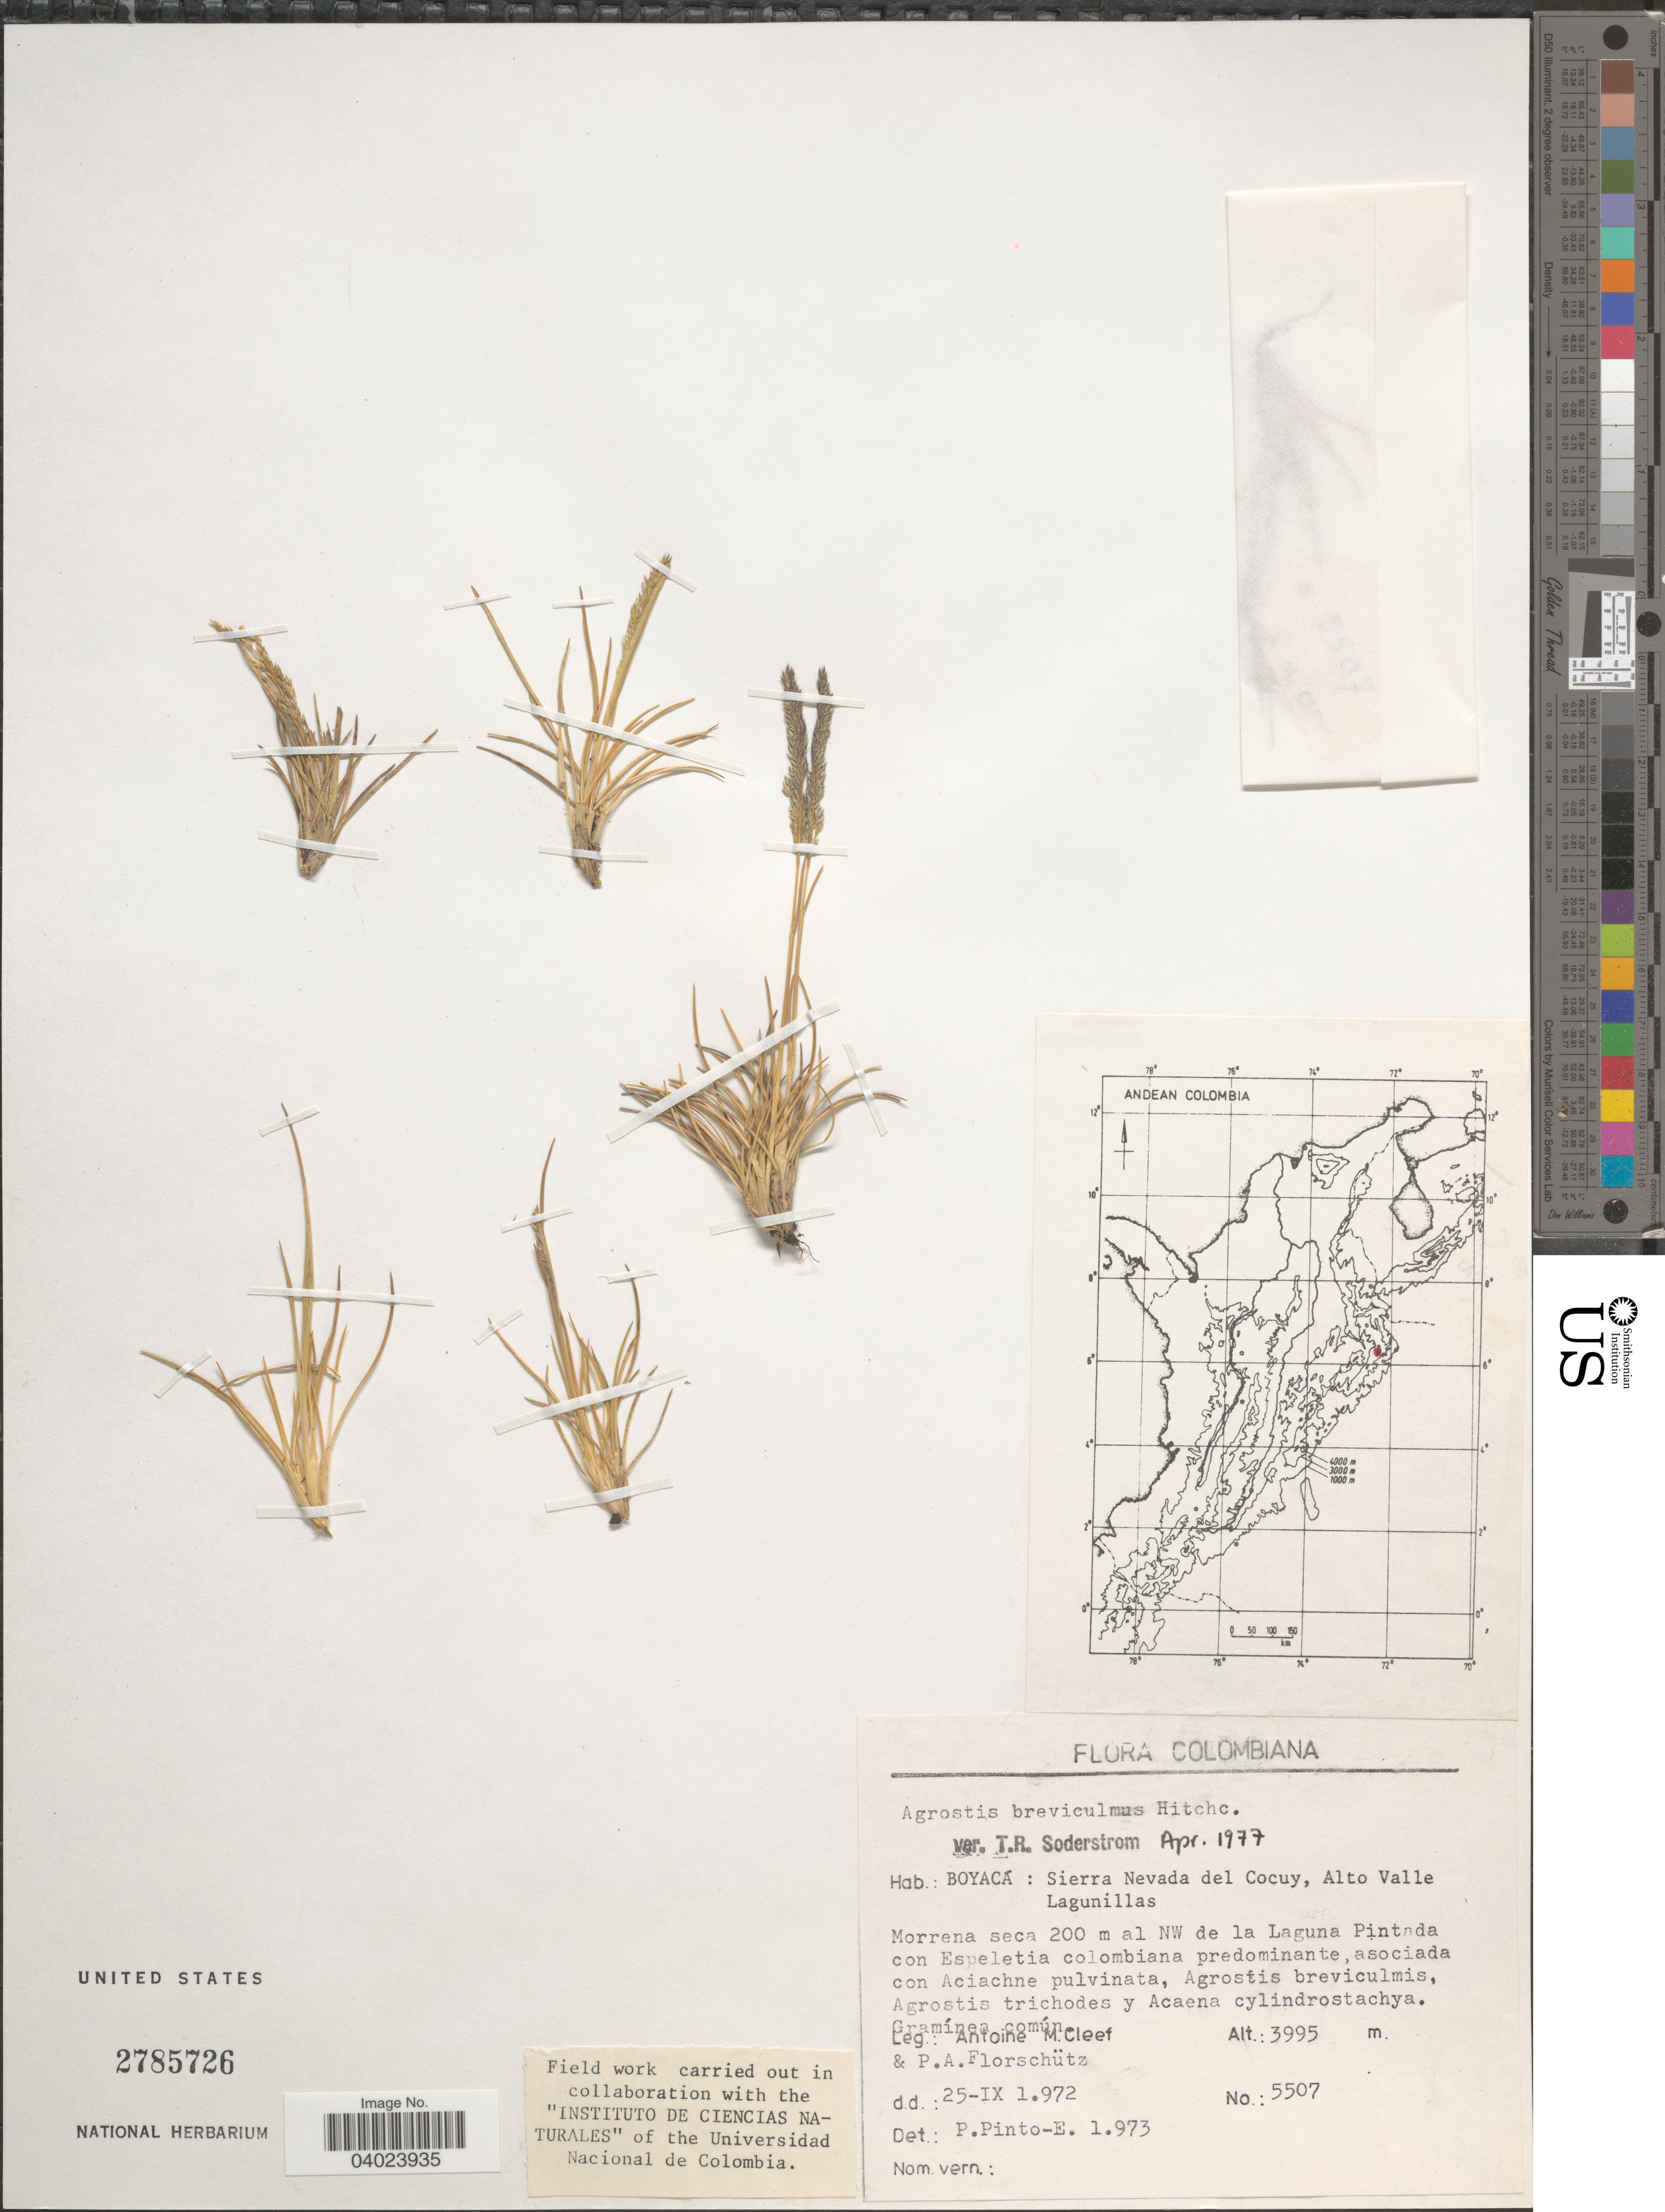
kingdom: Plantae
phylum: Tracheophyta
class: Liliopsida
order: Poales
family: Poaceae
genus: Agrostis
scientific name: Agrostis breviculmis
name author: Hitchc.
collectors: A. M. Cleef & P. Florschütz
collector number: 5507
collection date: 1972-09-25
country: Colombia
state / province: Boyacá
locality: Sierra Nevada del Cocuy, Alto Valle Lagunillas. Morrena seca 200 m al NW de la Laguna Pintada.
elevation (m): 3995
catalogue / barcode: US 2785726